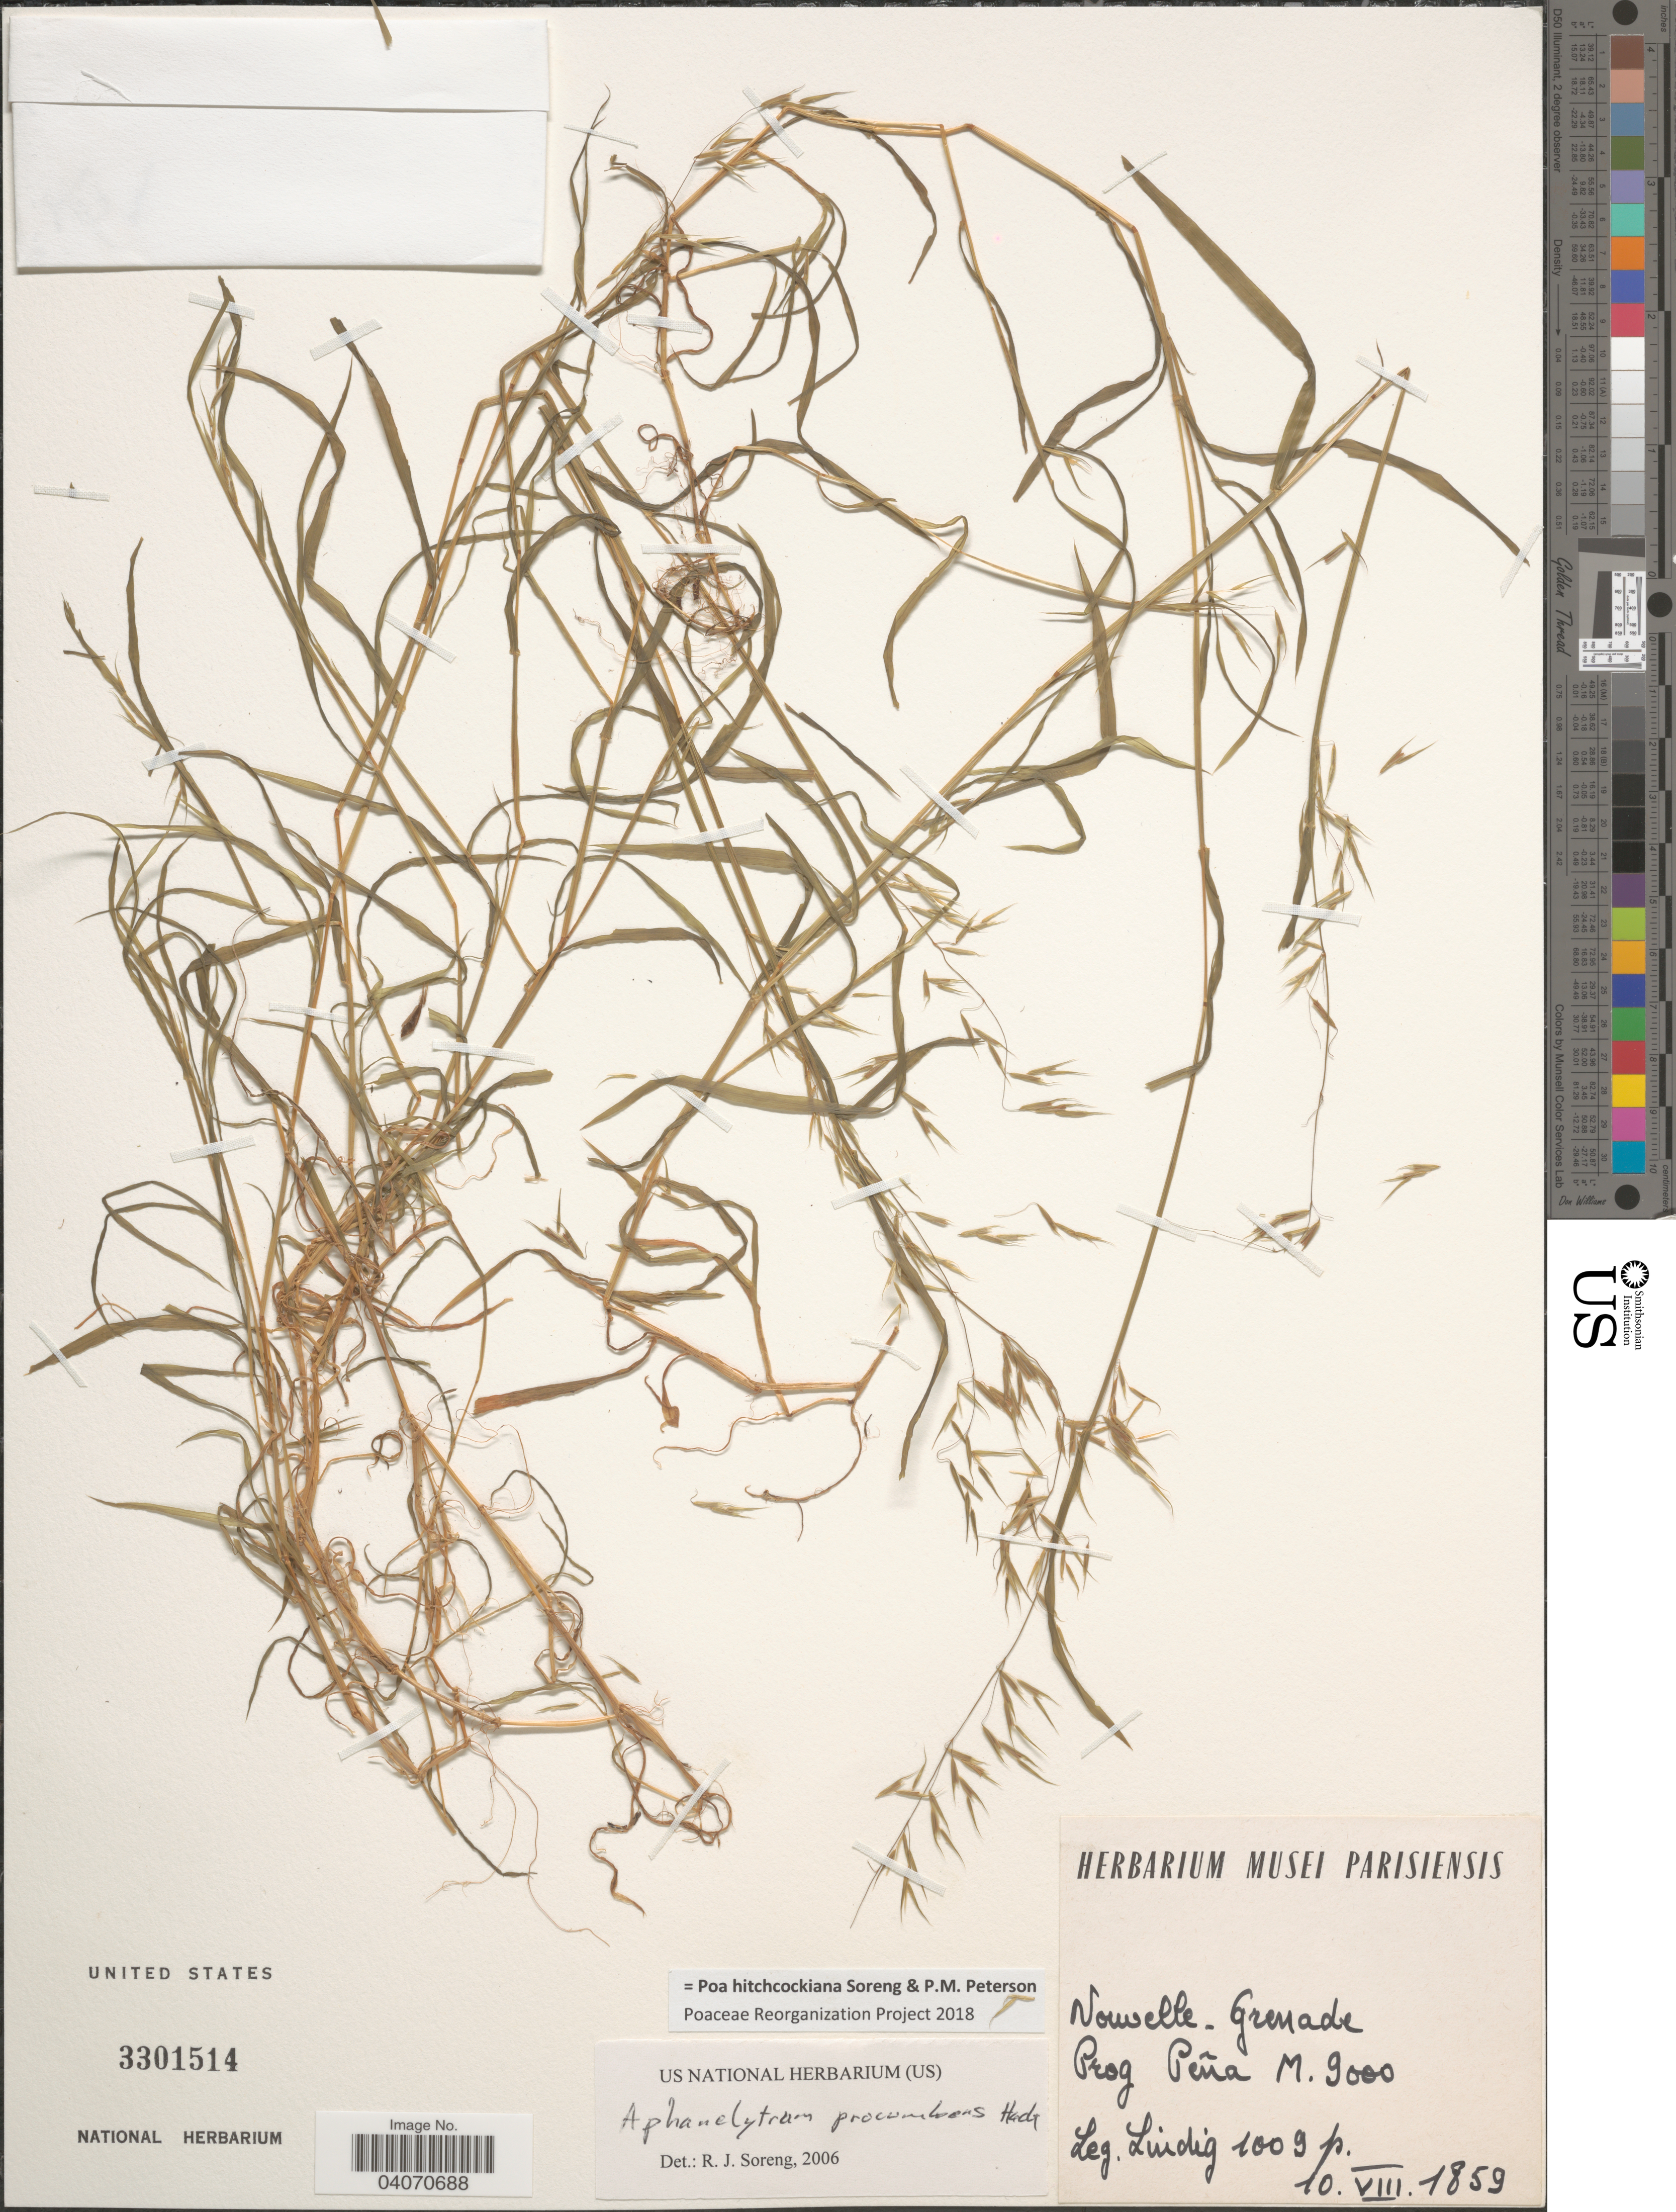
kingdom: Plantae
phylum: Tracheophyta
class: Liliopsida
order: Poales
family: Poaceae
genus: Poa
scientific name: Poa hitchcockiana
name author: Soreng & P.M. Peterson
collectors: -. Lindig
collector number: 1009p*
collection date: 1859-08-10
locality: Nouvelle-Grenade. Prog Peña.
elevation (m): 9000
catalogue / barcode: US 3301514